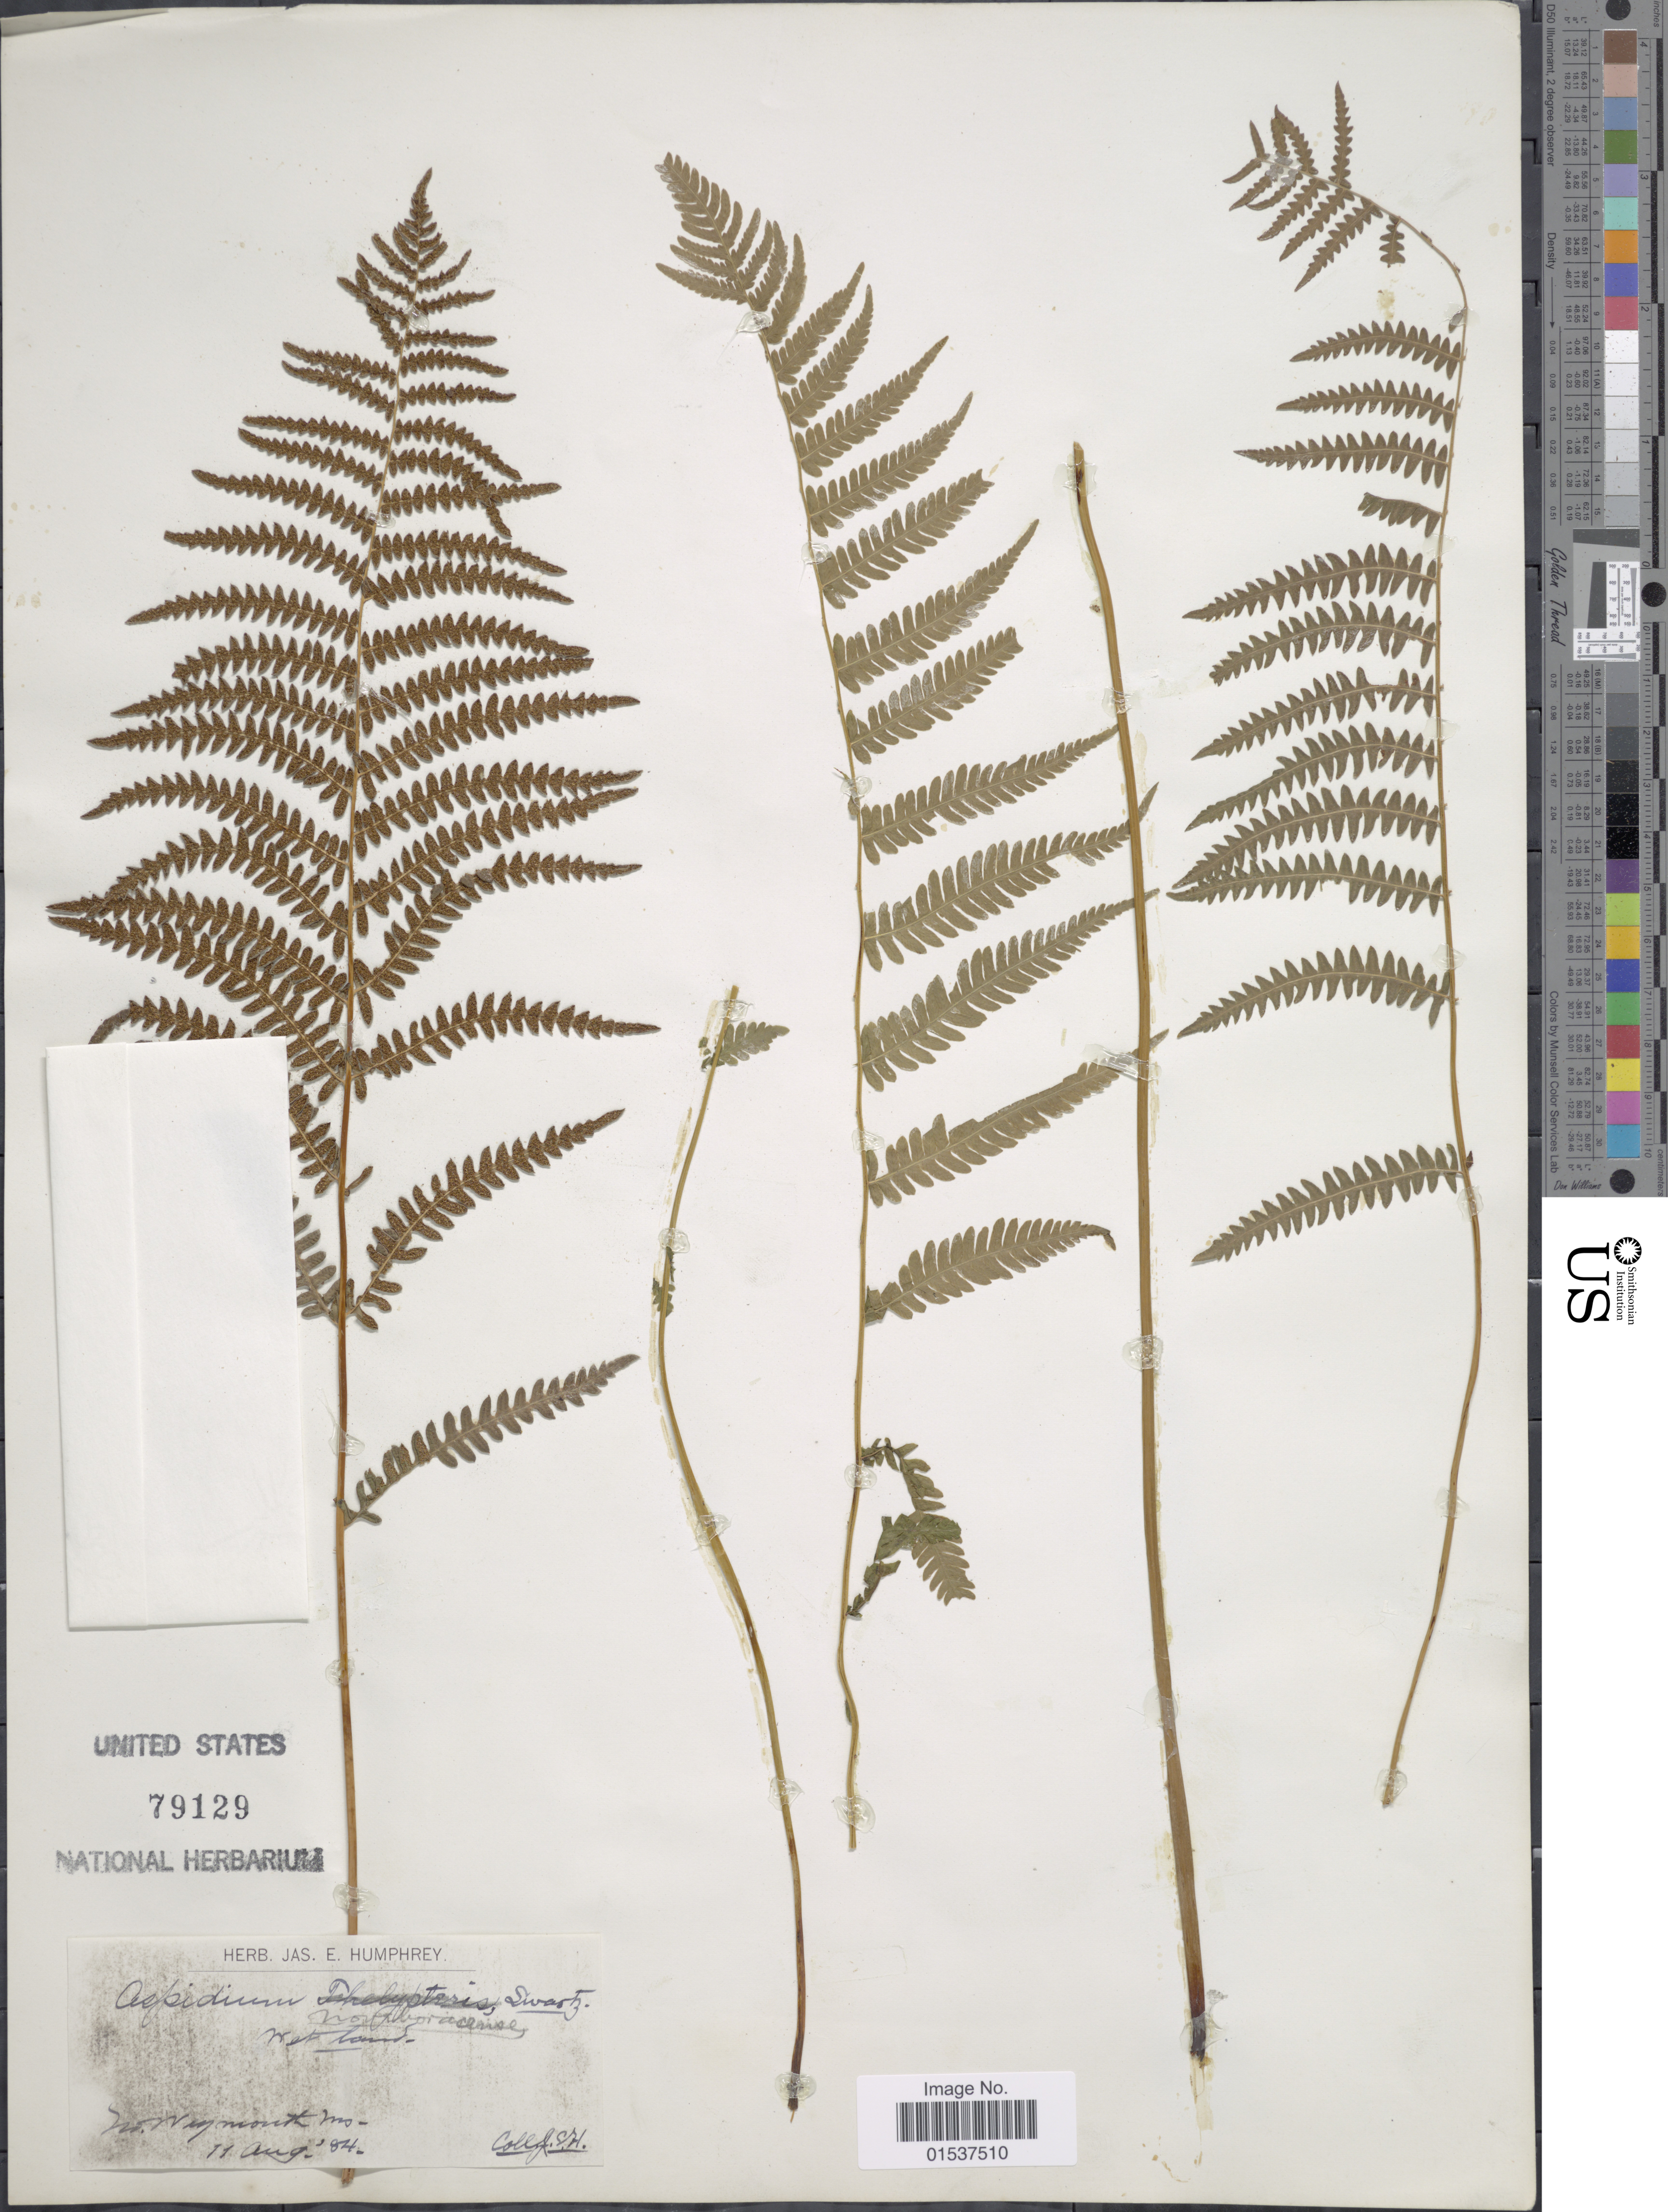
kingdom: Plantae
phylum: Tracheophyta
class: Polypodiopsida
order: Polypodiales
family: Thelypteridaceae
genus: Parathelypteris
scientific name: Parathelypteris noveboracensis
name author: (L.) Ching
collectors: J. Humphrey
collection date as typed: Transcribed d/m/y: 11/8/84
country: United States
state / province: Massachusetts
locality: Nw, Weymouth Ms.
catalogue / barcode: US 79129